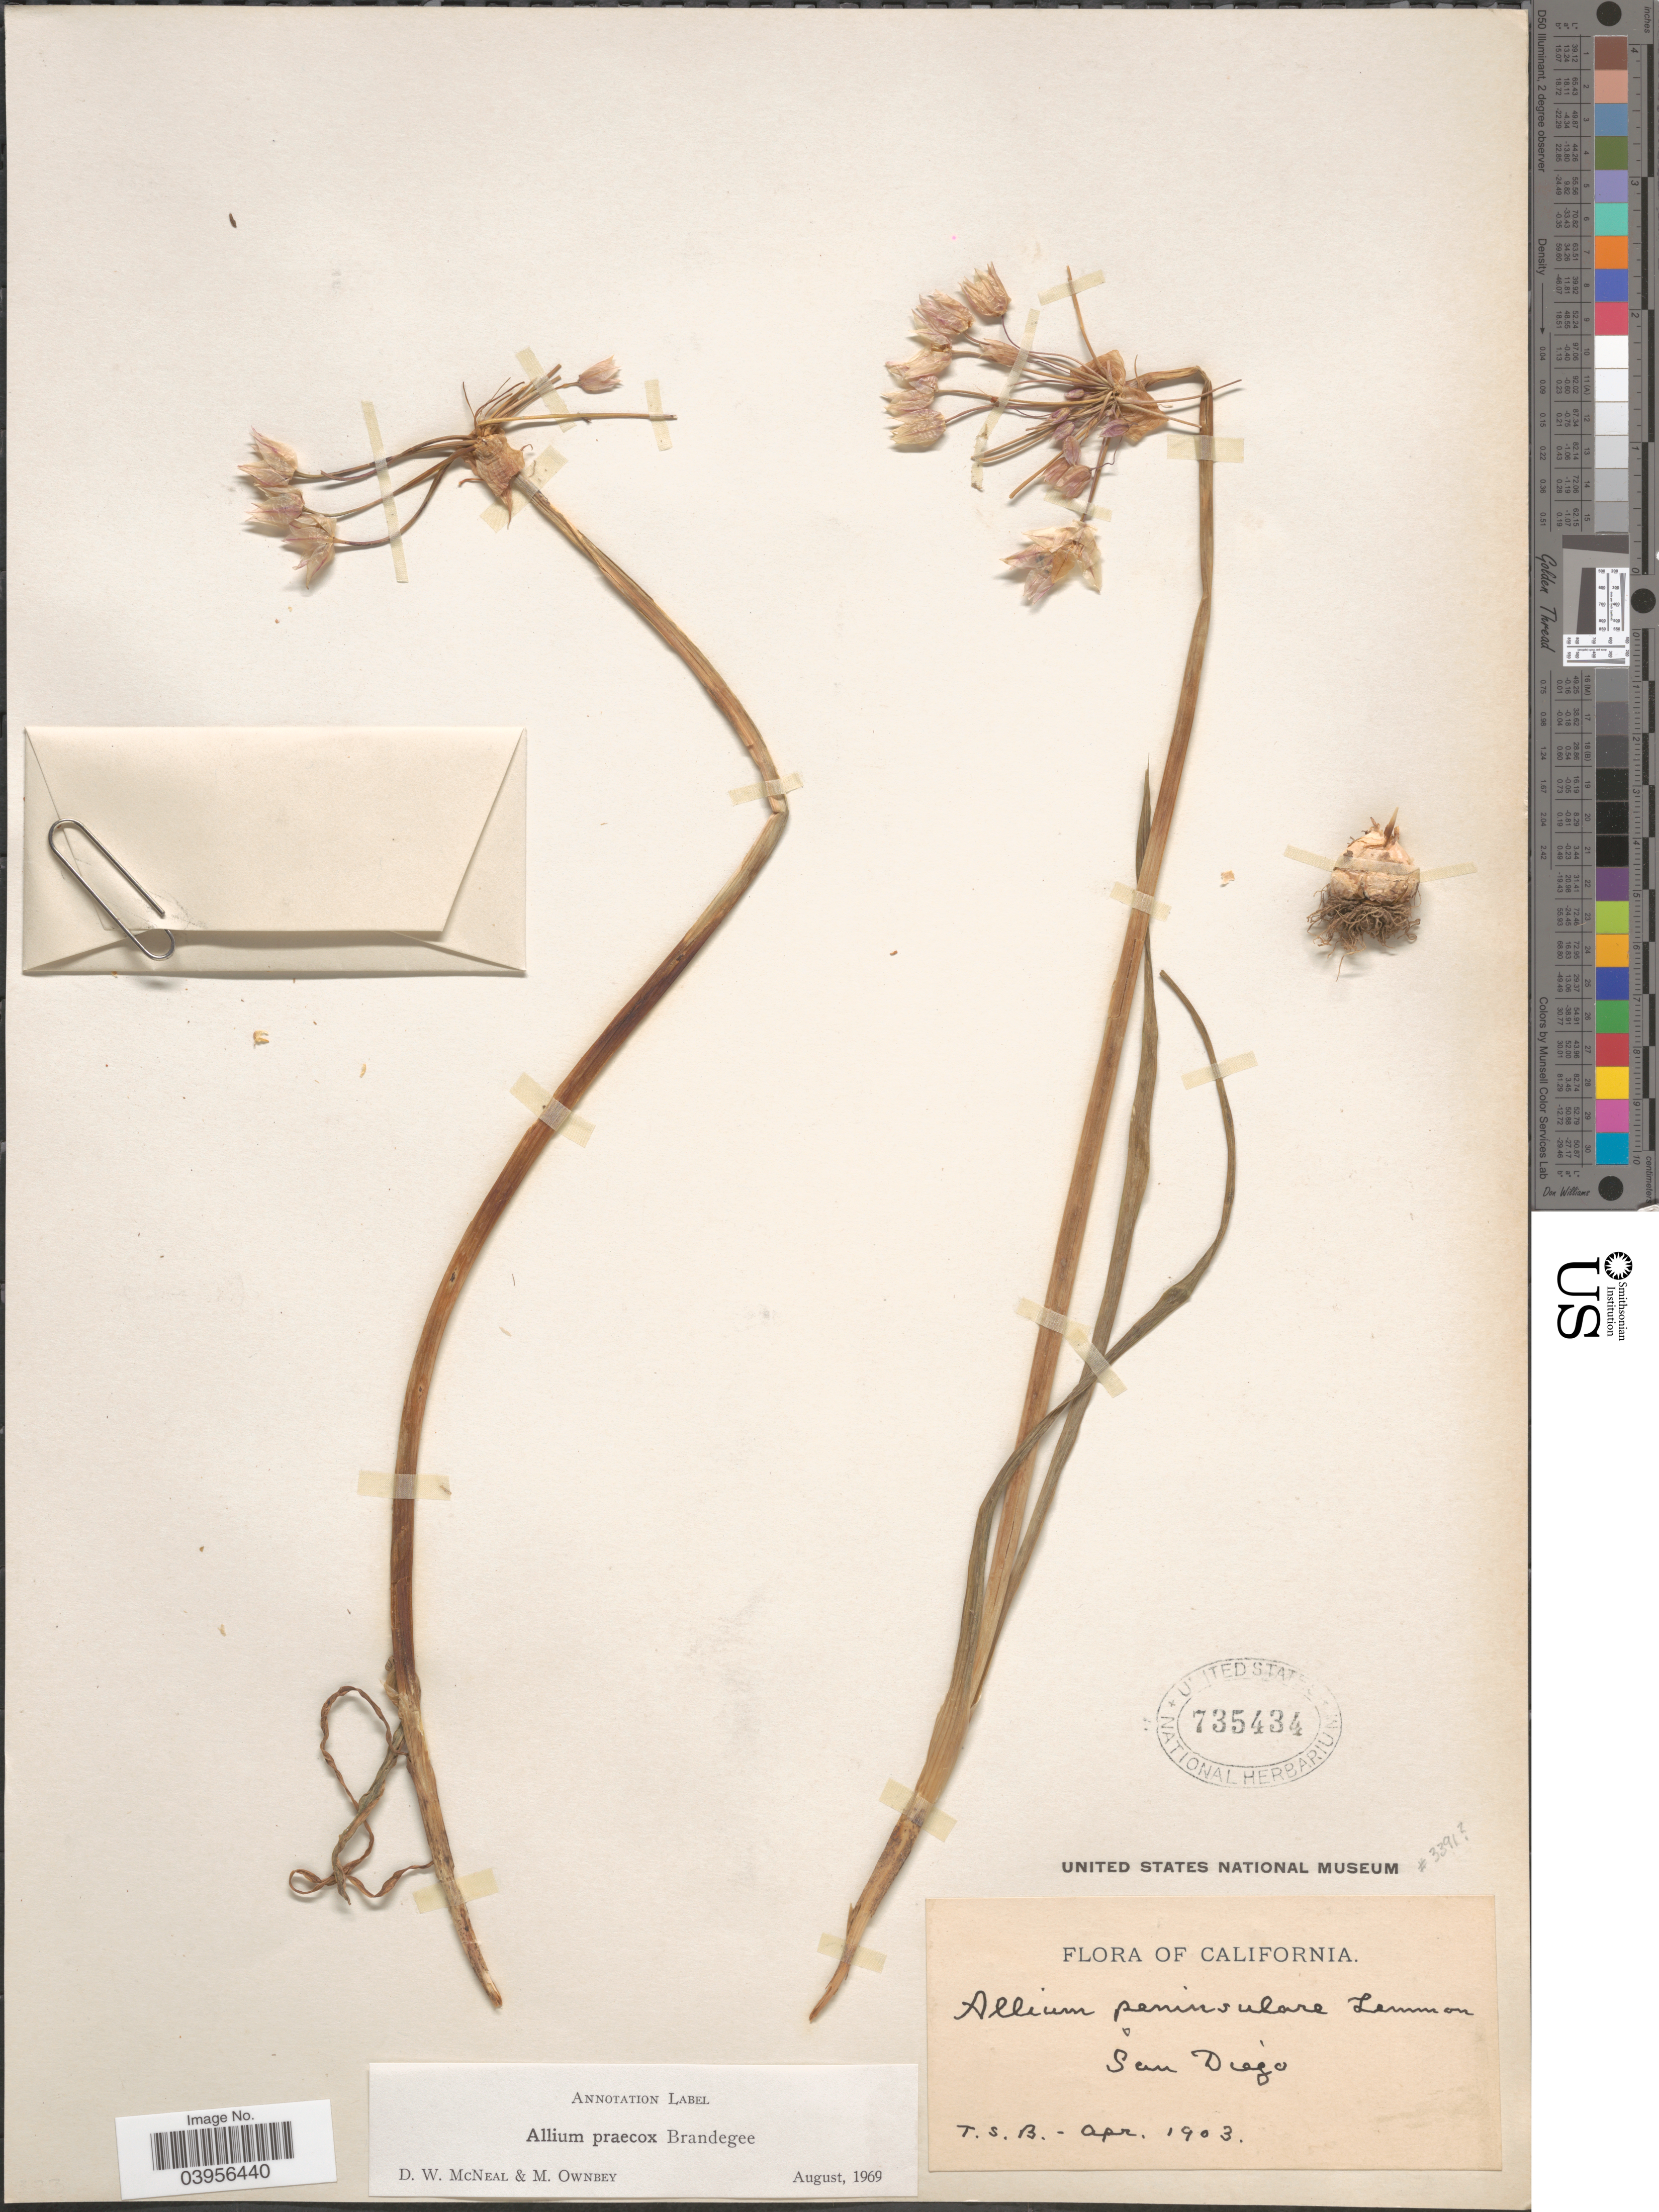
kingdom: Plantae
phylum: Tracheophyta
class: Liliopsida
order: Asparagales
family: Amaryllidaceae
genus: Allium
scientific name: Allium praecox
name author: Brandegee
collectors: T. S. B.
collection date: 1903-04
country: United States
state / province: California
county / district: San Diego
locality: San Diego.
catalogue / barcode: US 735434